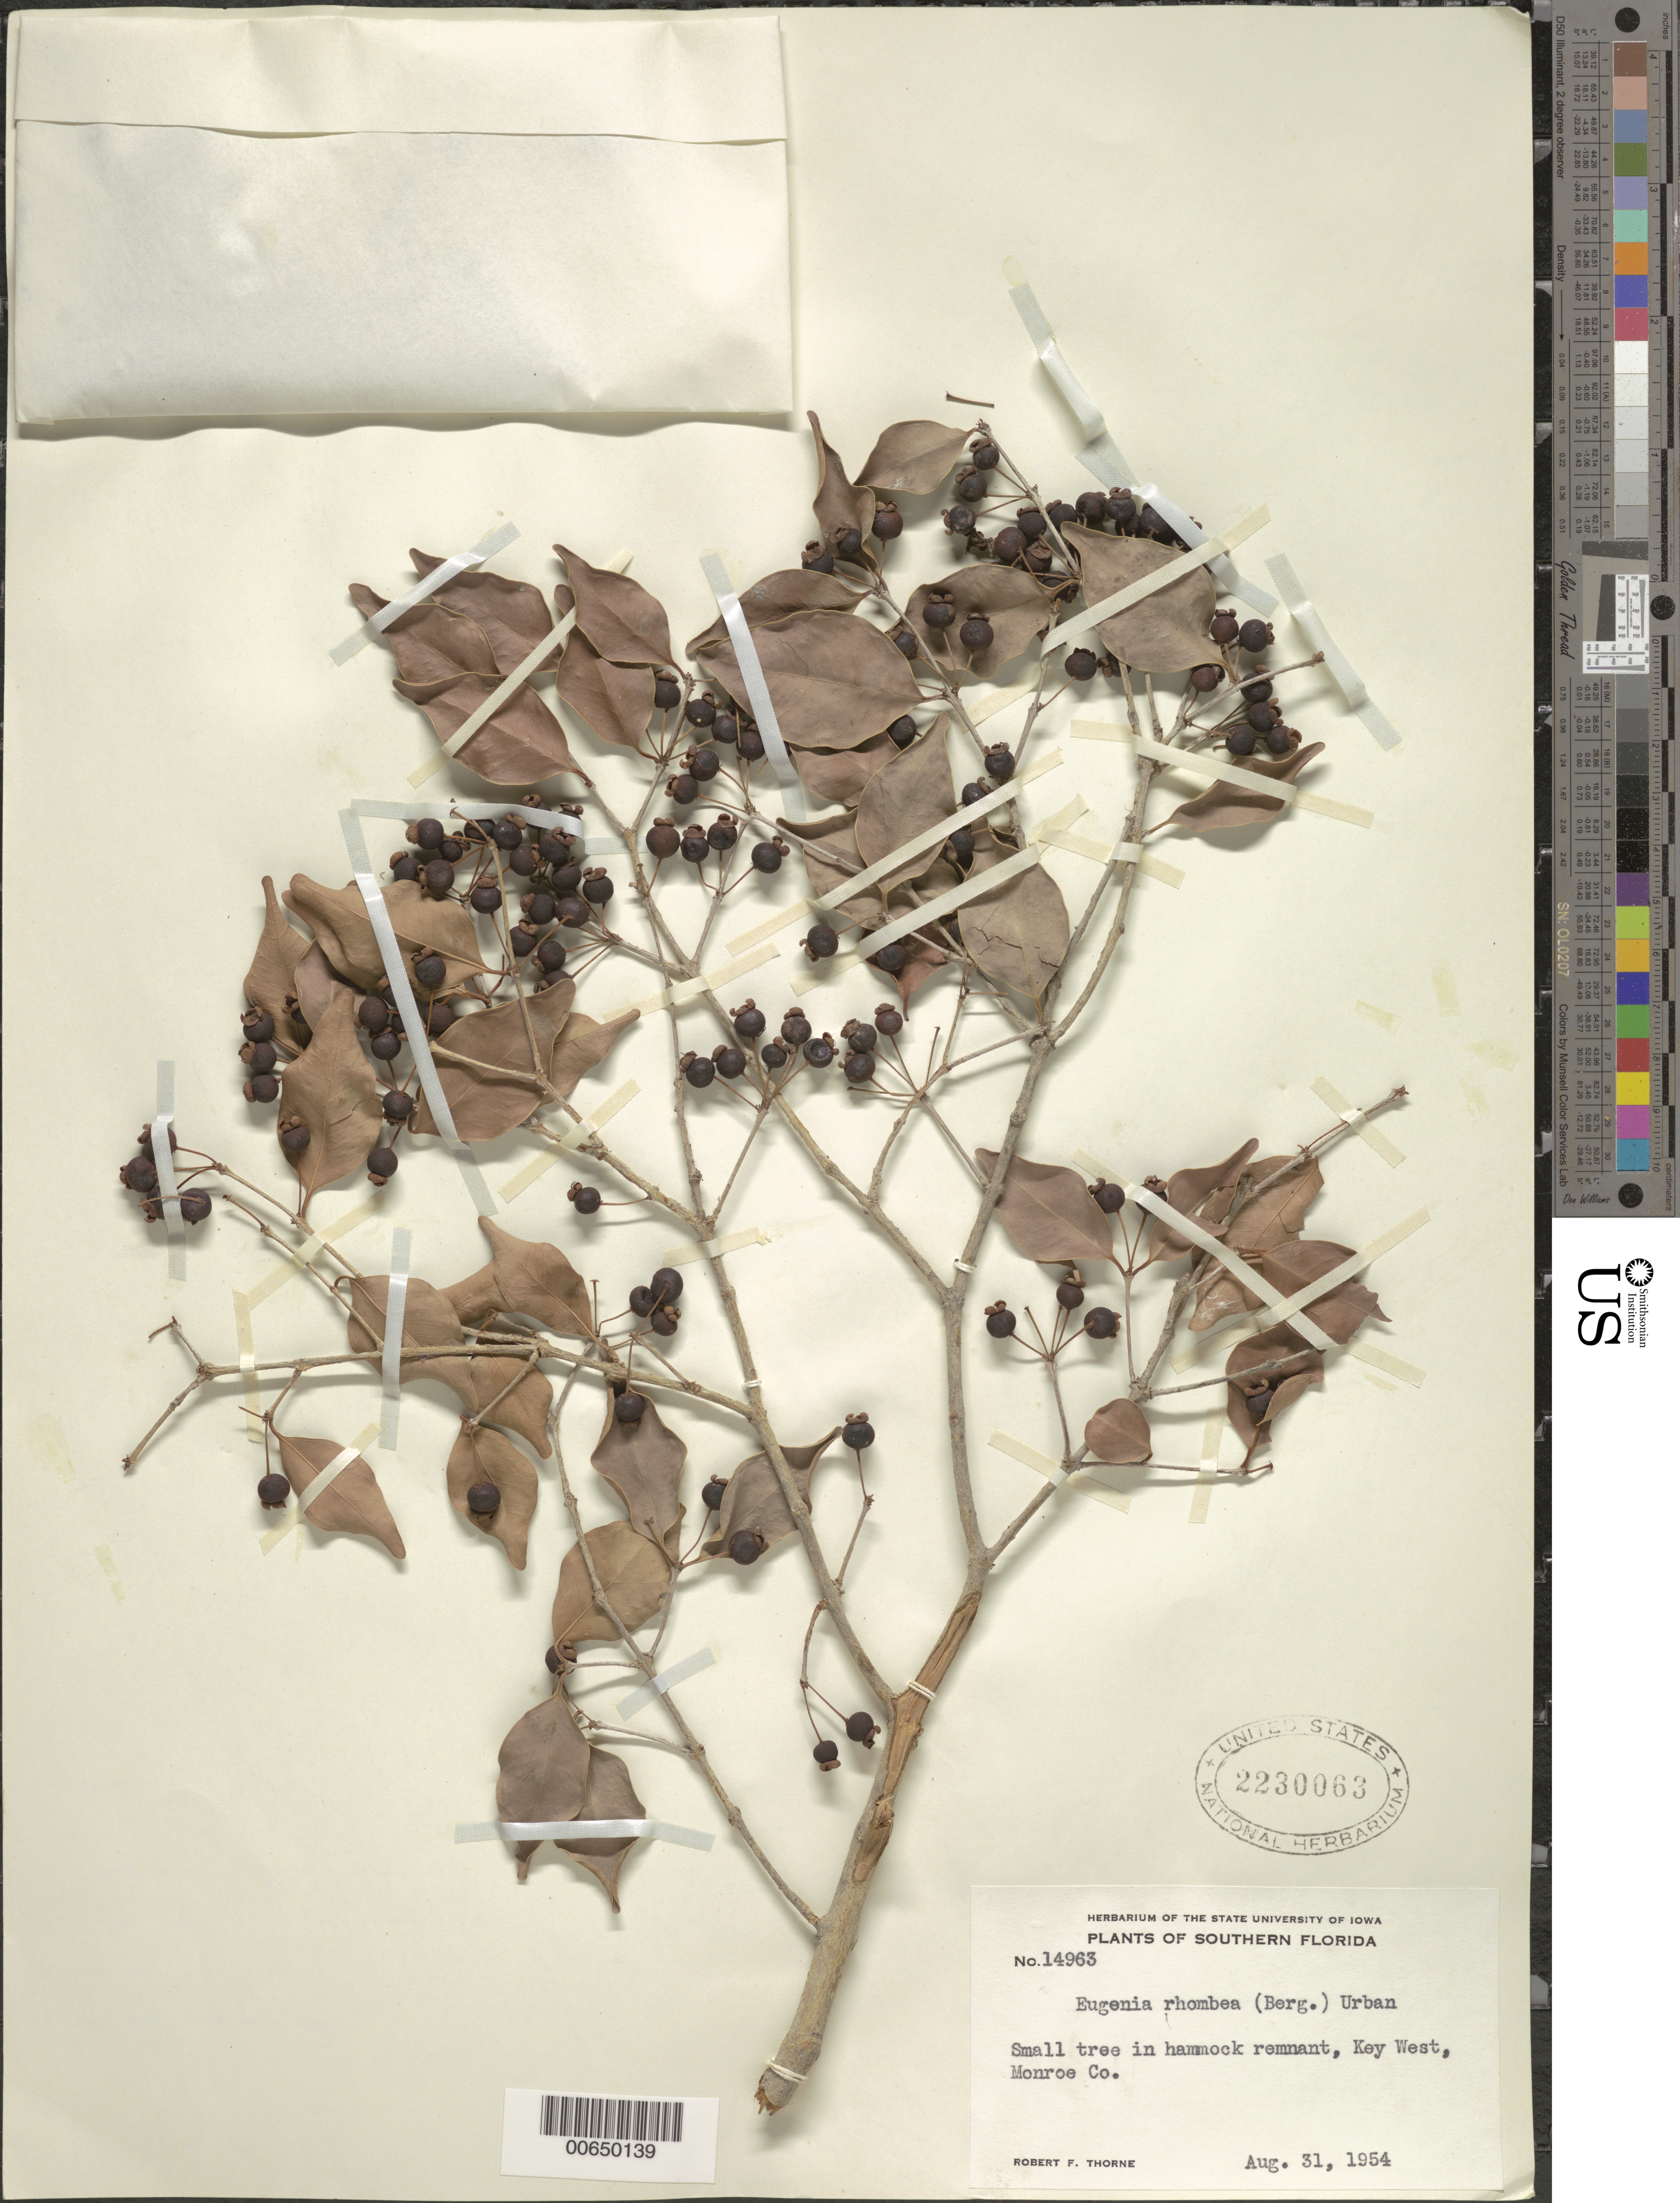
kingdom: Plantae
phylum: Tracheophyta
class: Magnoliopsida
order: Myrtales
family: Myrtaceae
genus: Eugenia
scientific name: Eugenia rhombea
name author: (O. Berg) Krug & Urb.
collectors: R. F. Thorne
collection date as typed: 31 Aug 1954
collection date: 1954-08-31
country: United States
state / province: Florida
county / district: Monroe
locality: Key West.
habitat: In hammock remnant.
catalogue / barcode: US 2230063